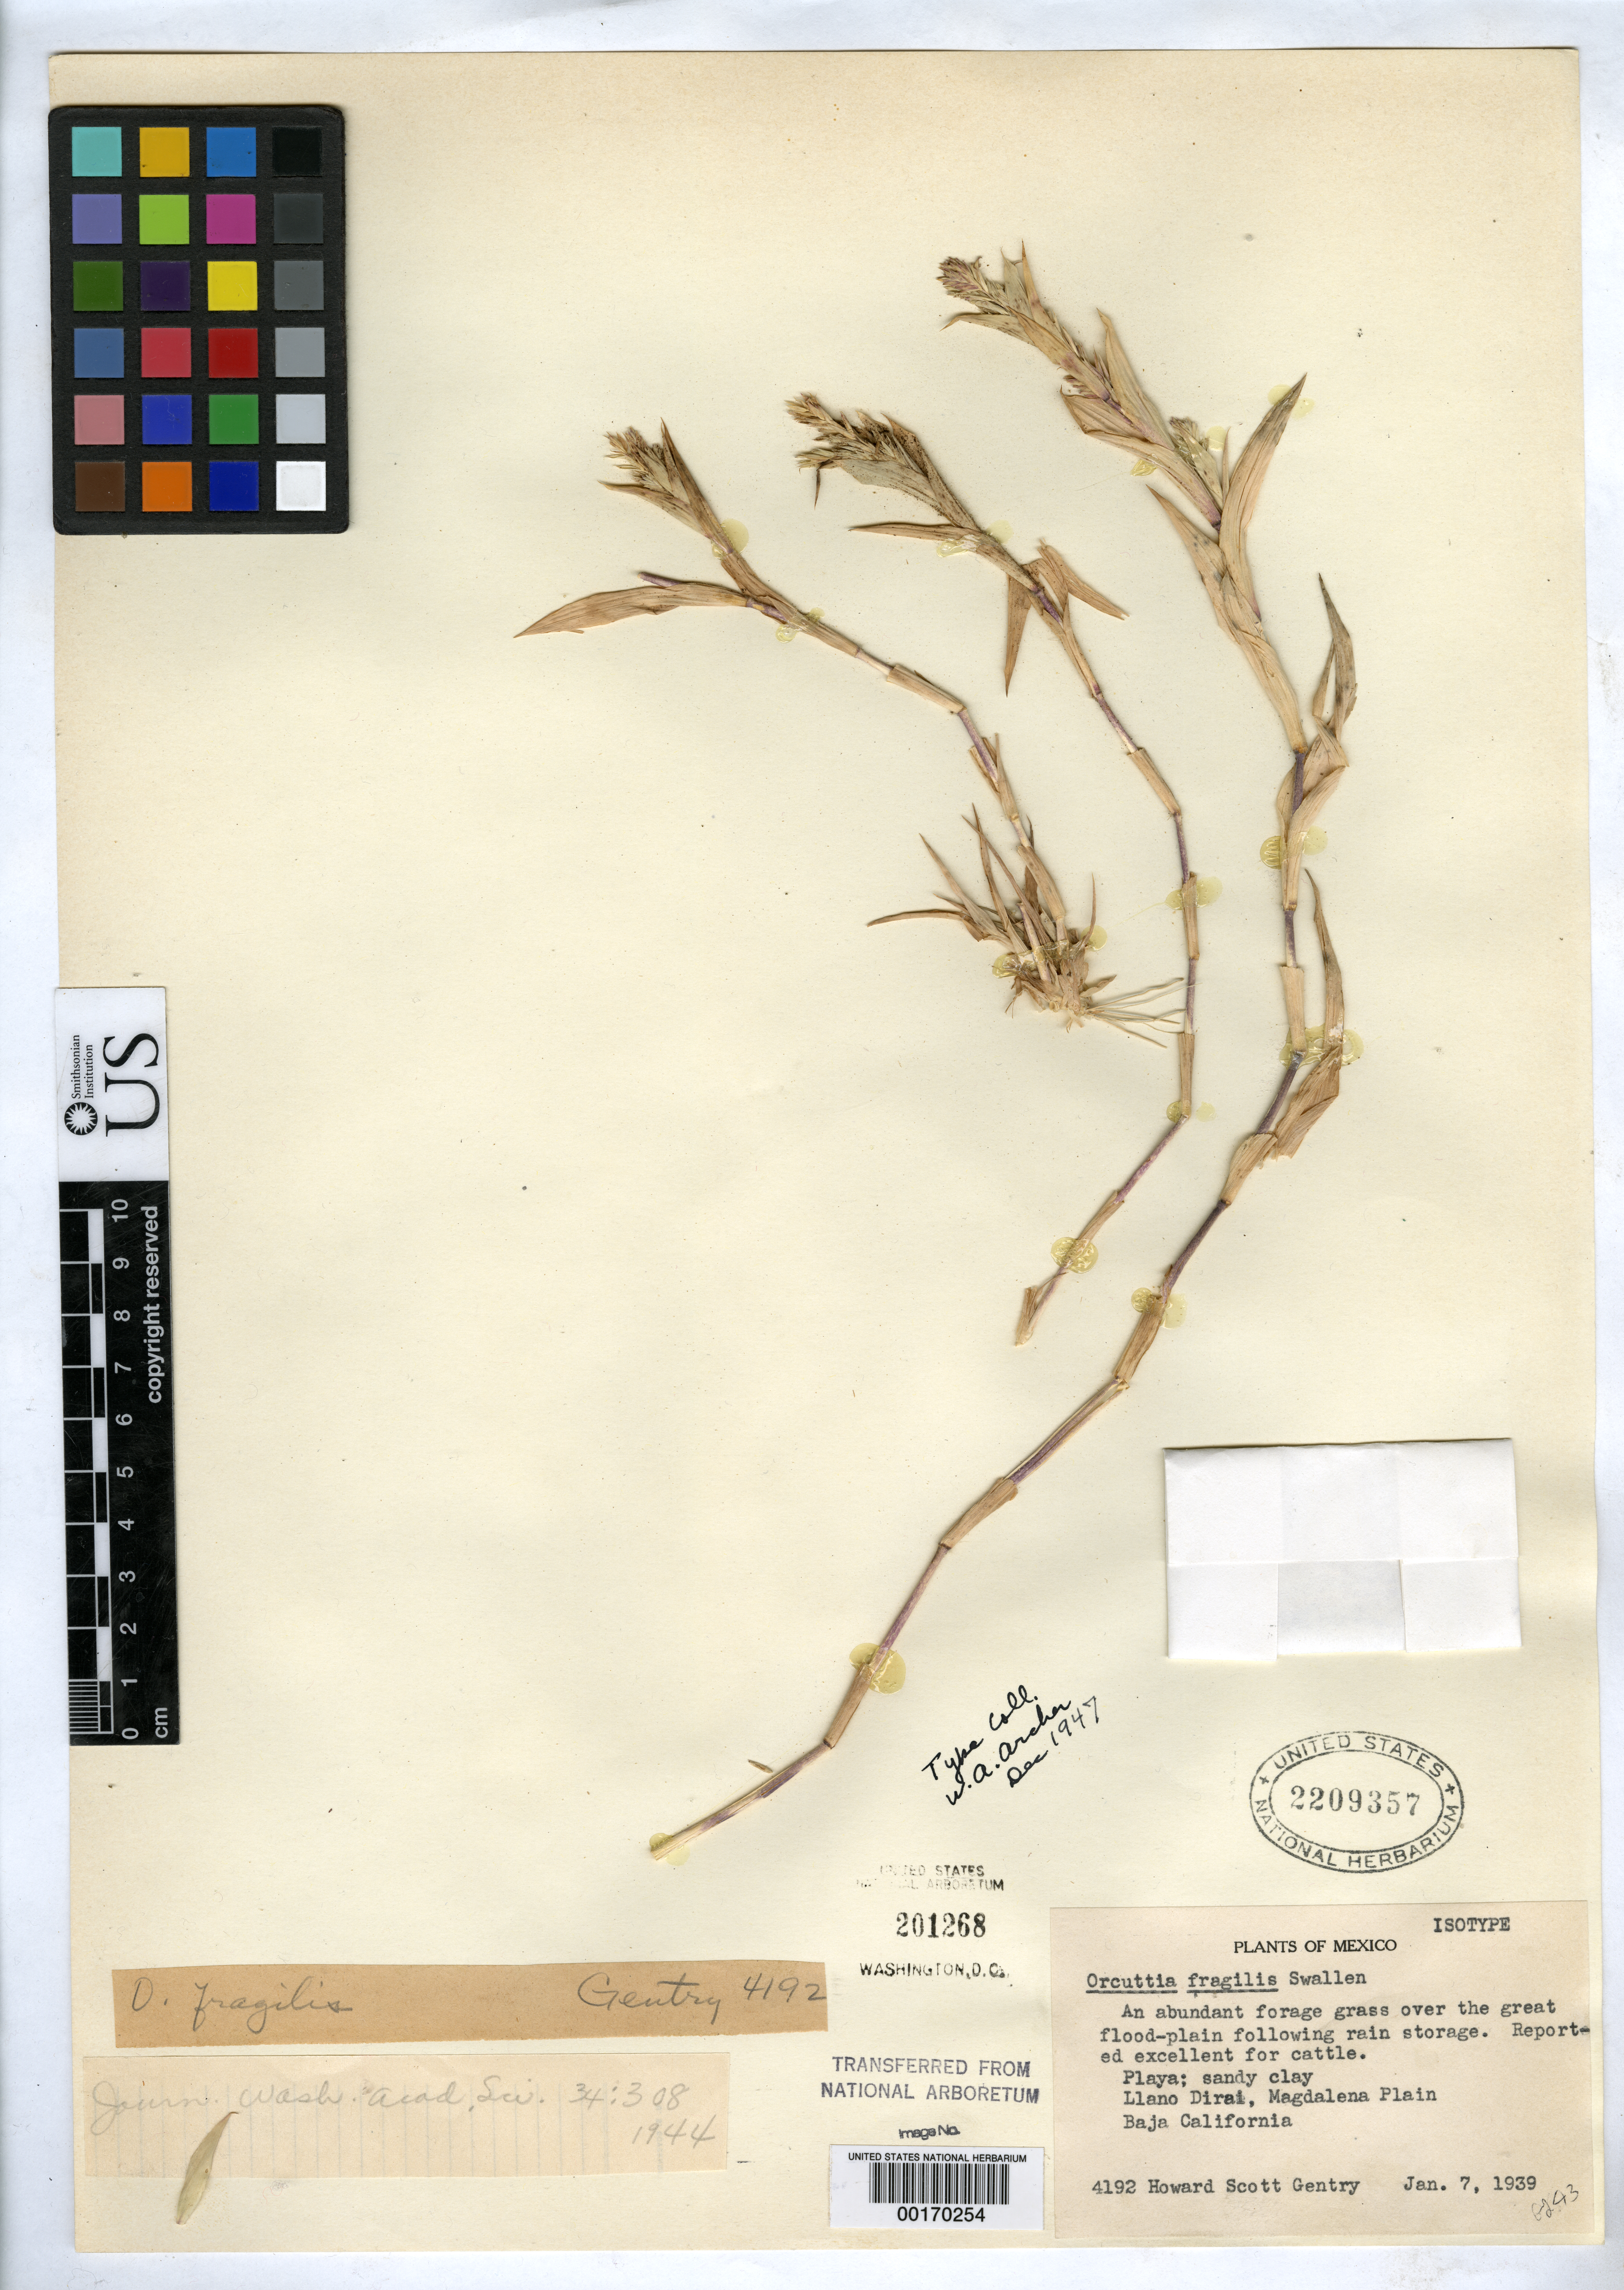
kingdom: Plantae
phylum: Tracheophyta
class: Liliopsida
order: Poales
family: Poaceae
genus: Orcuttia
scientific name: Orcuttia fragilis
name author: Swallen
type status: Isotype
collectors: H. S. Gentry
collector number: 4192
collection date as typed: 07 Jan 1939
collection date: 1939-01-07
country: Mexico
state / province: Baja California Sur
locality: Llano Dirai, Magdalene Plain.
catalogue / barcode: US 2209357